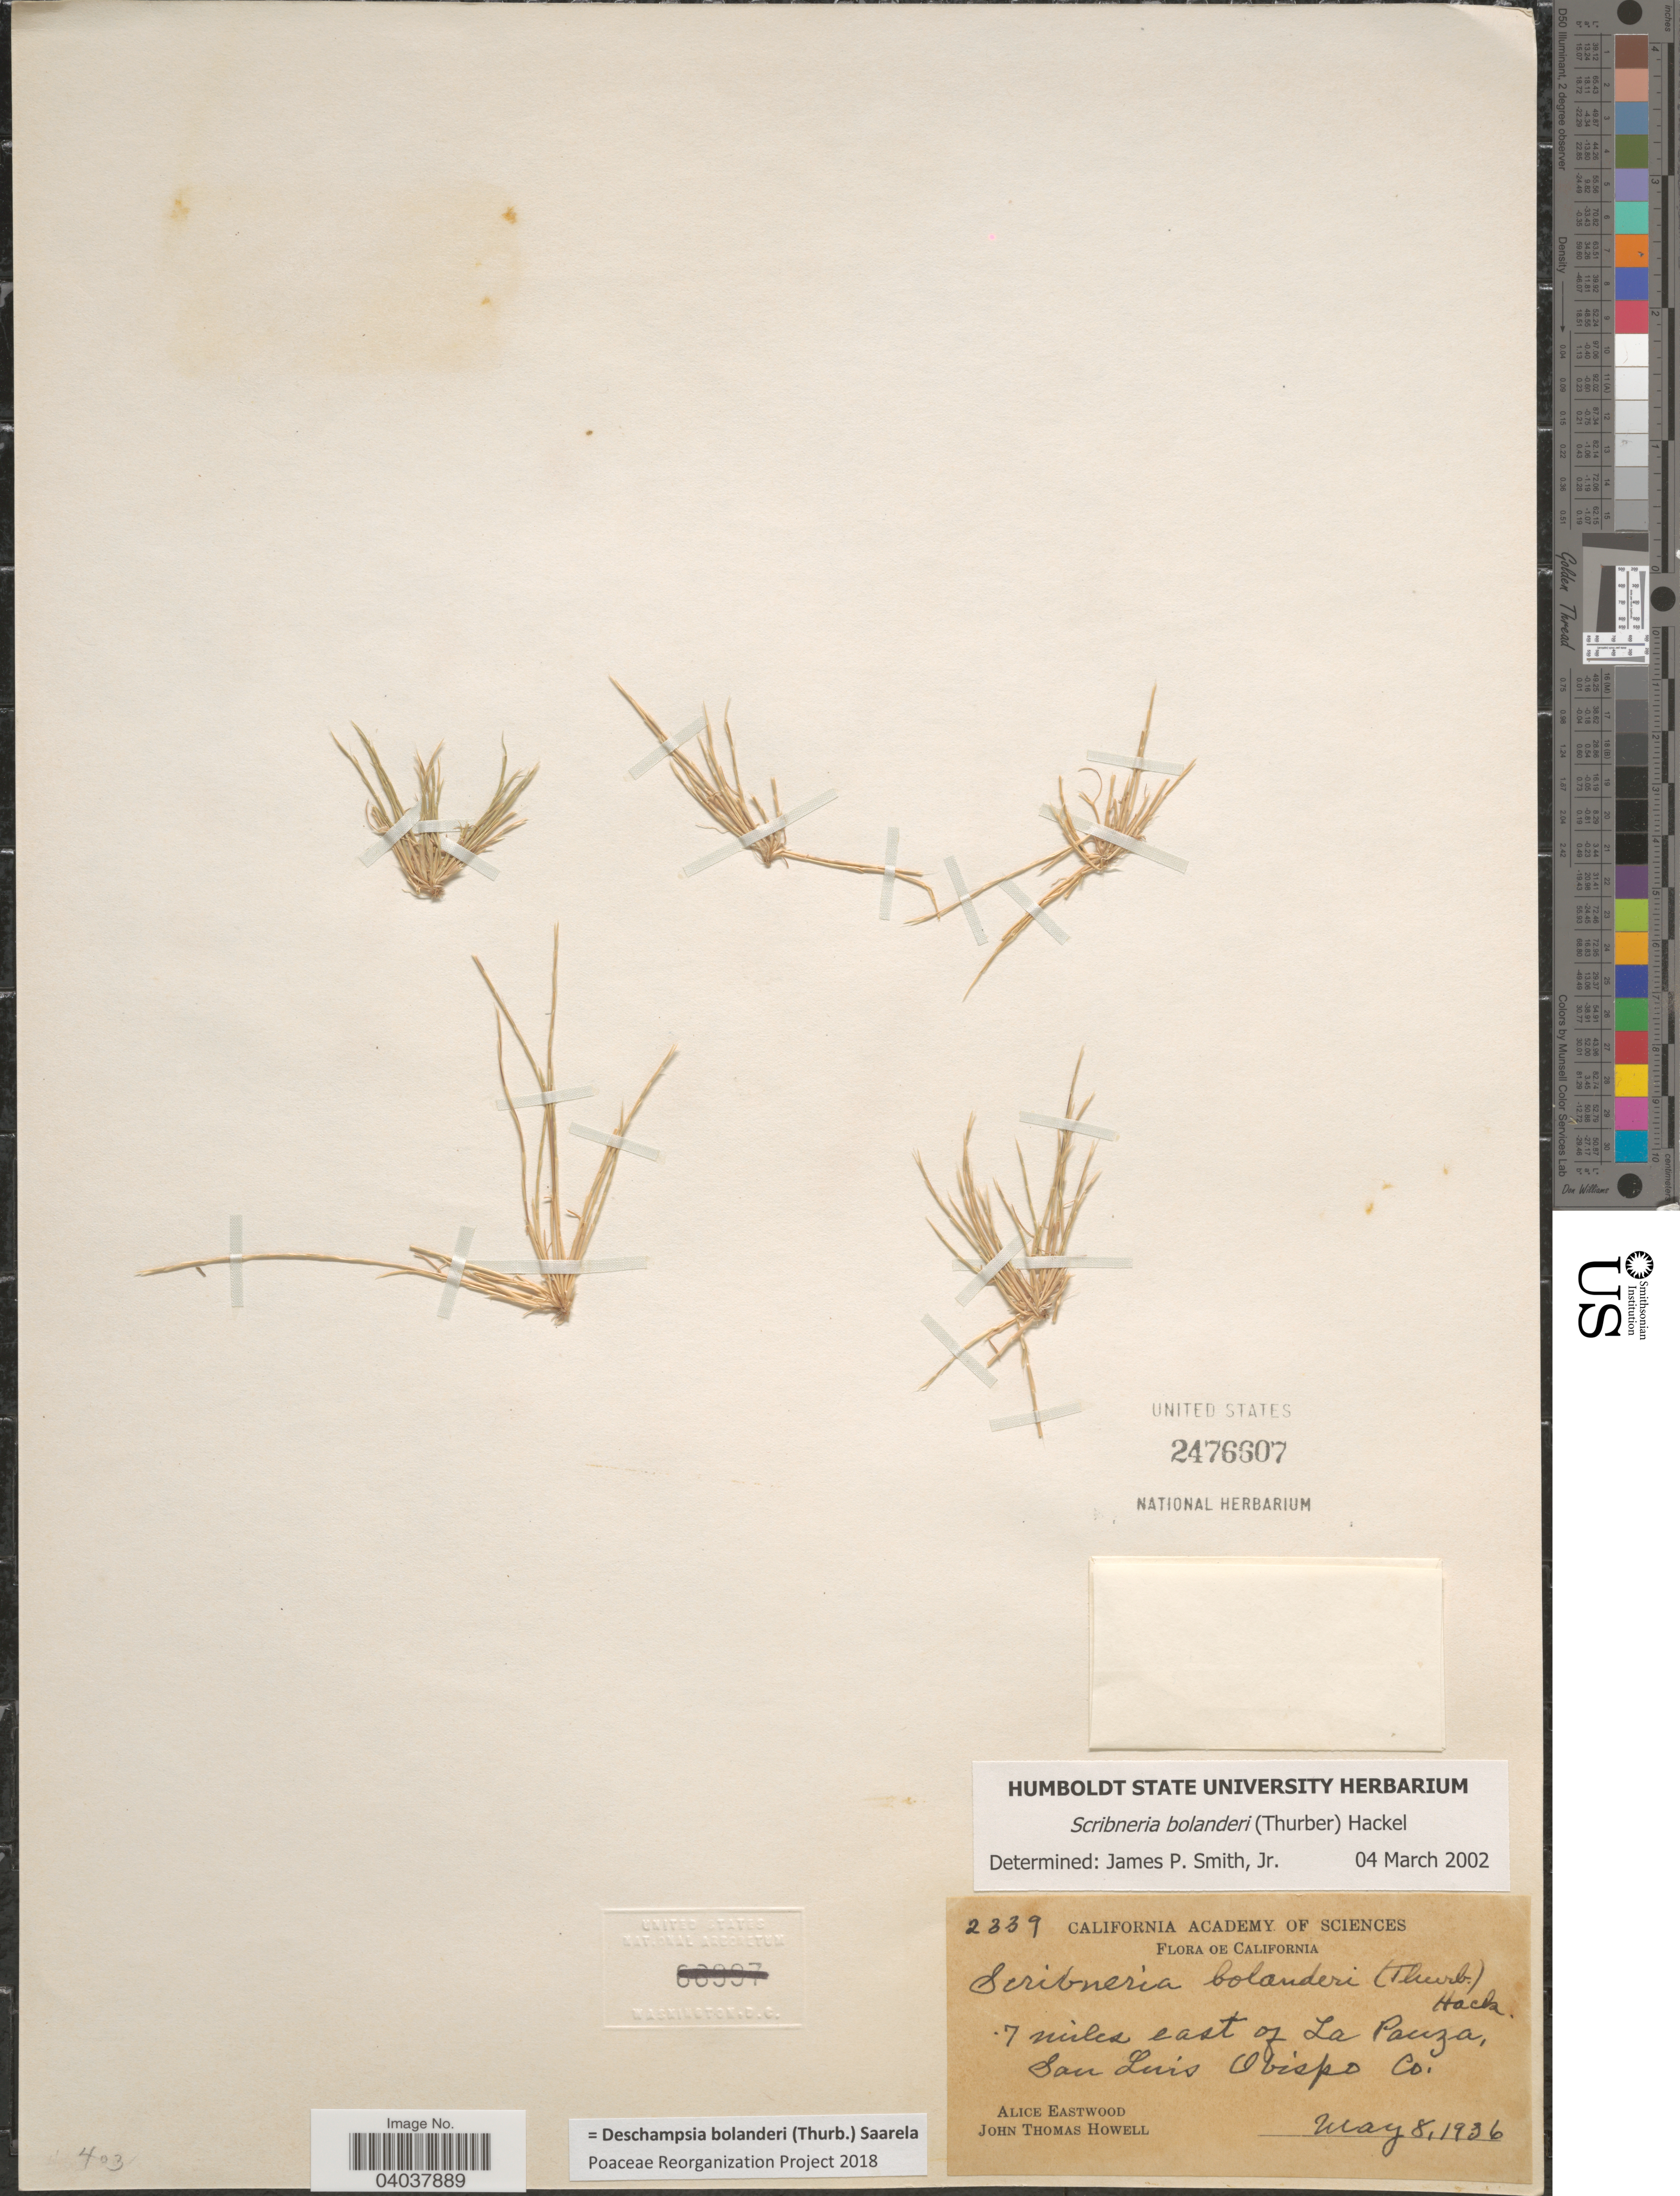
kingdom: Plantae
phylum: Tracheophyta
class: Liliopsida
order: Poales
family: Poaceae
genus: Deschampsia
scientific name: Deschampsia bolanderi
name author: (Thurb.) Saarela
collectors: J. T. Howell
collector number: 2339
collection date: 1936-05-08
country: United States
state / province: California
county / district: San Luis Obispo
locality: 7 miles east of La Panza, San Luis Obispo Co.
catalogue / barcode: US 2476607